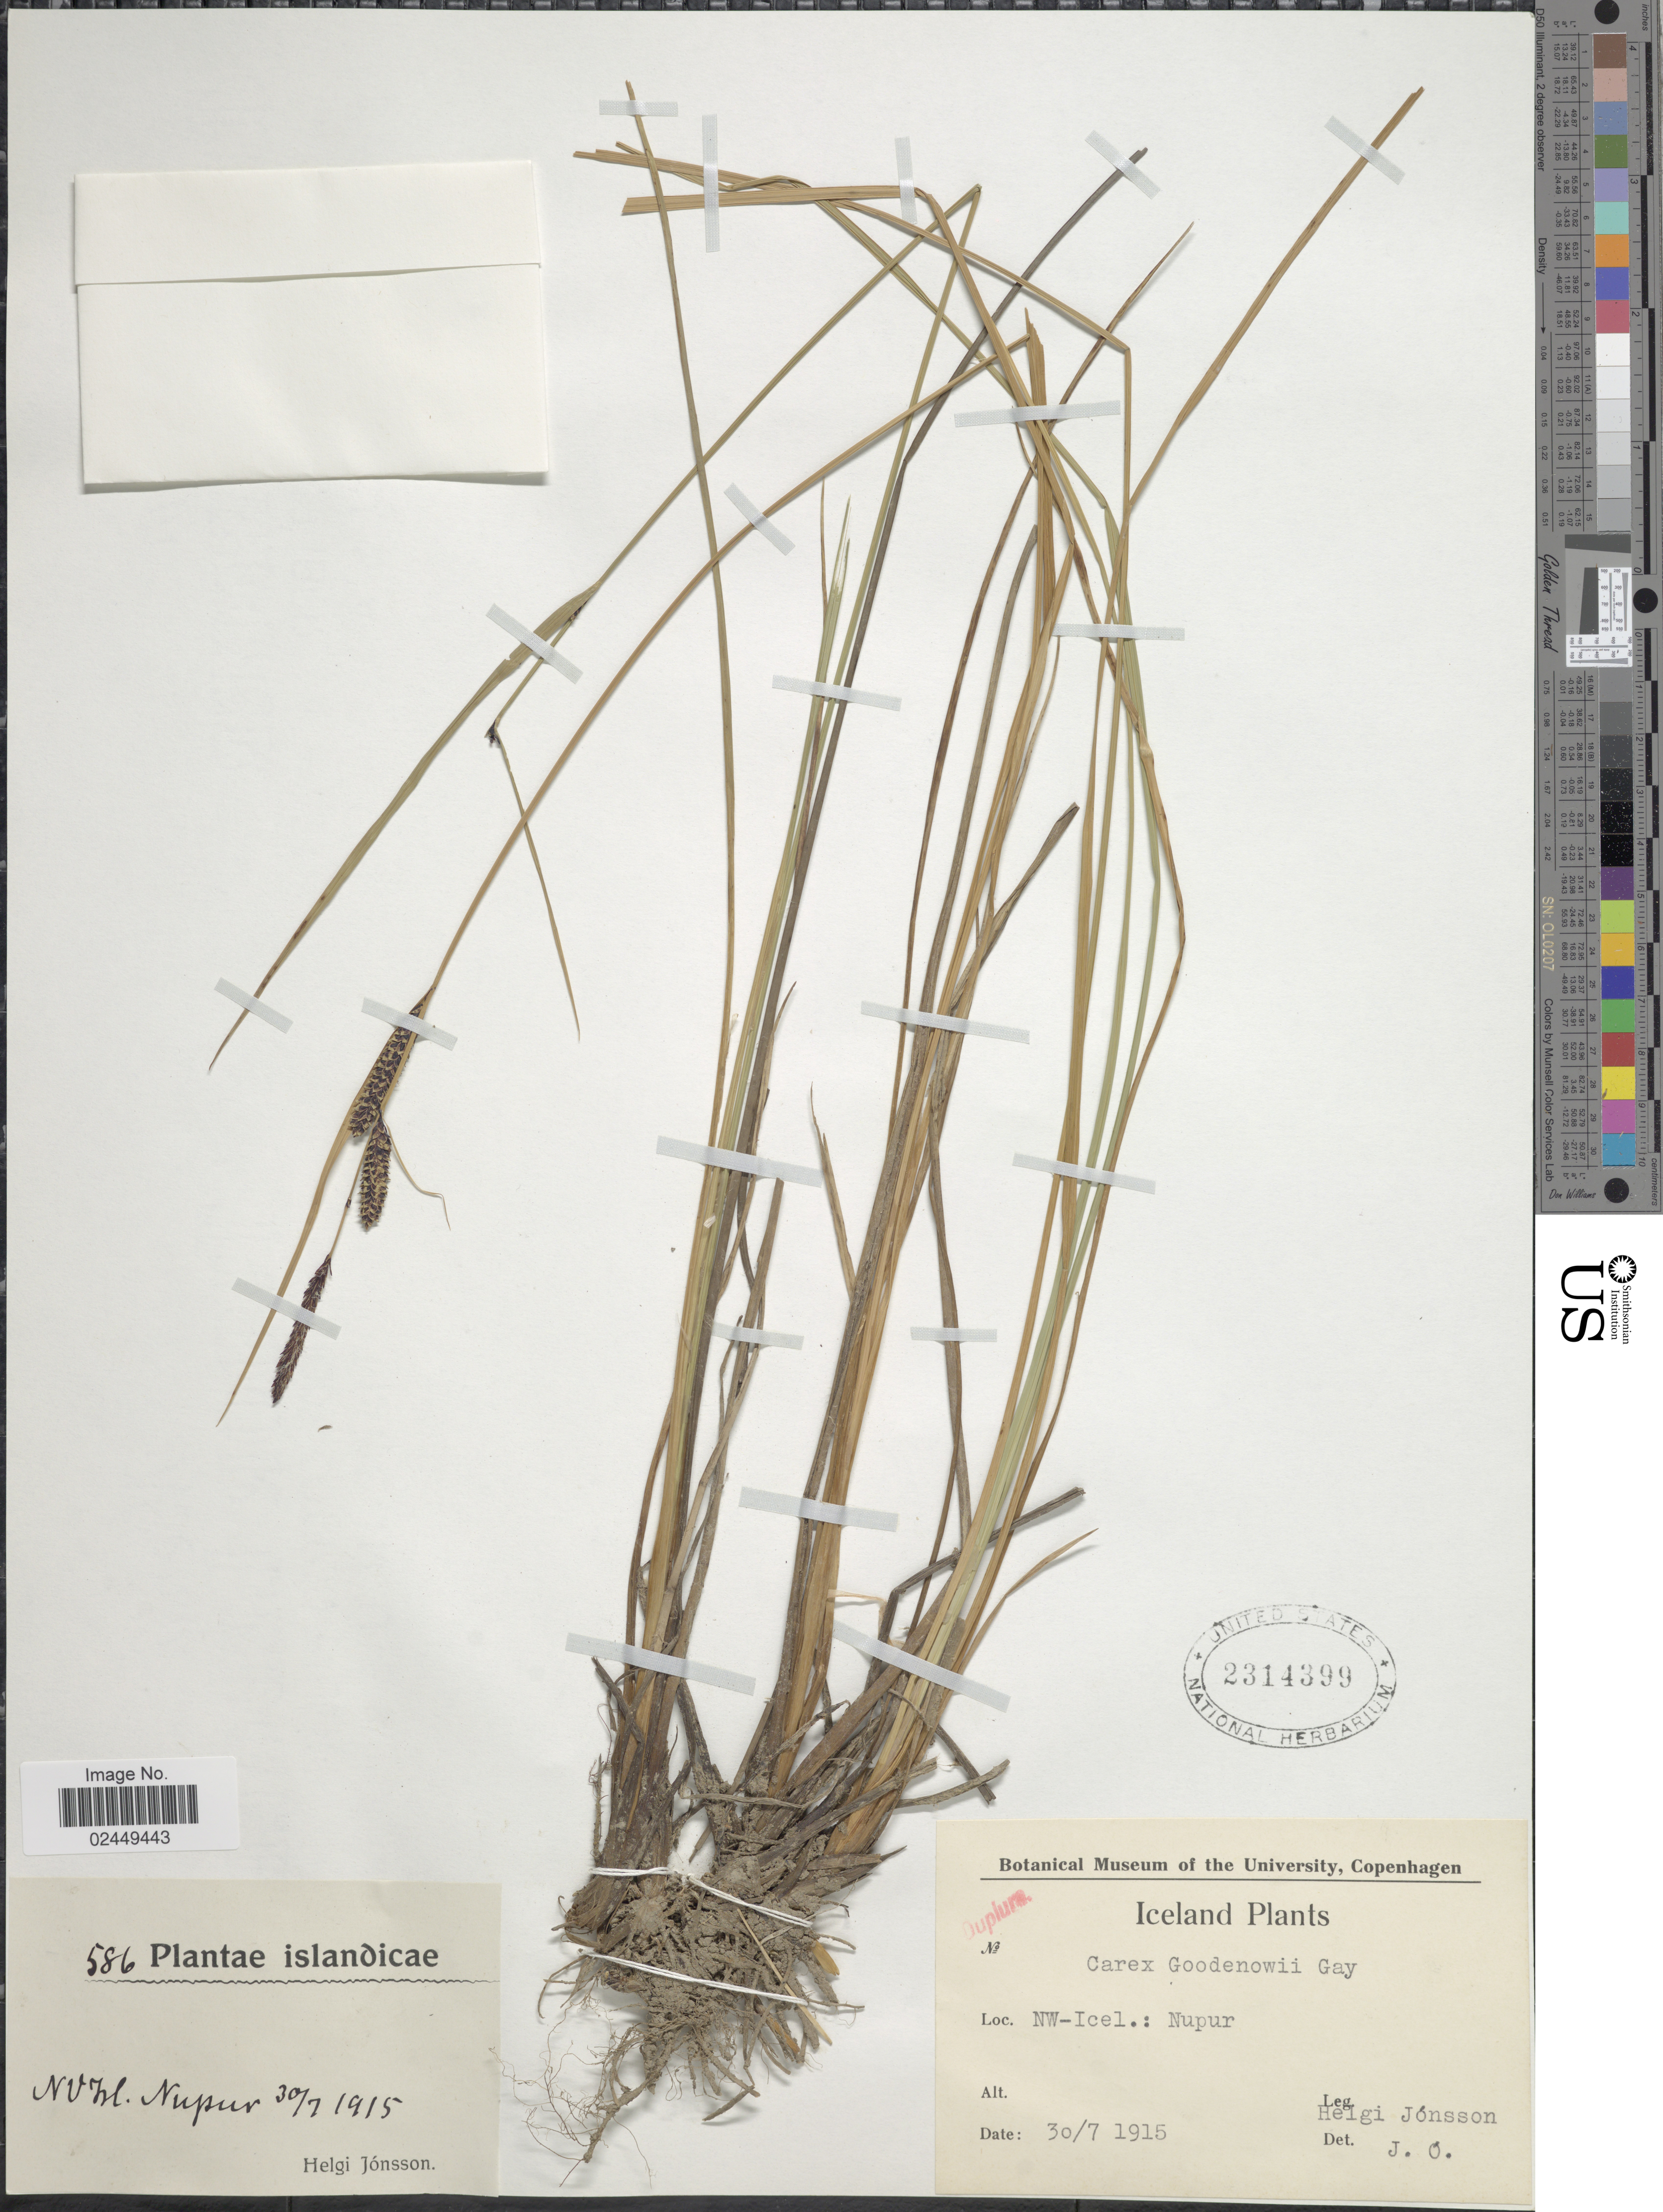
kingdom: Plantae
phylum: Tracheophyta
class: Liliopsida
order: Poales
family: Cyperaceae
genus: Carex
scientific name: Carex nigra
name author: (L.) Reichard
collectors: H. Jónsson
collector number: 586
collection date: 1915-07-30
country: Iceland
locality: NW-Icel.:Nupur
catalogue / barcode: US 2314399